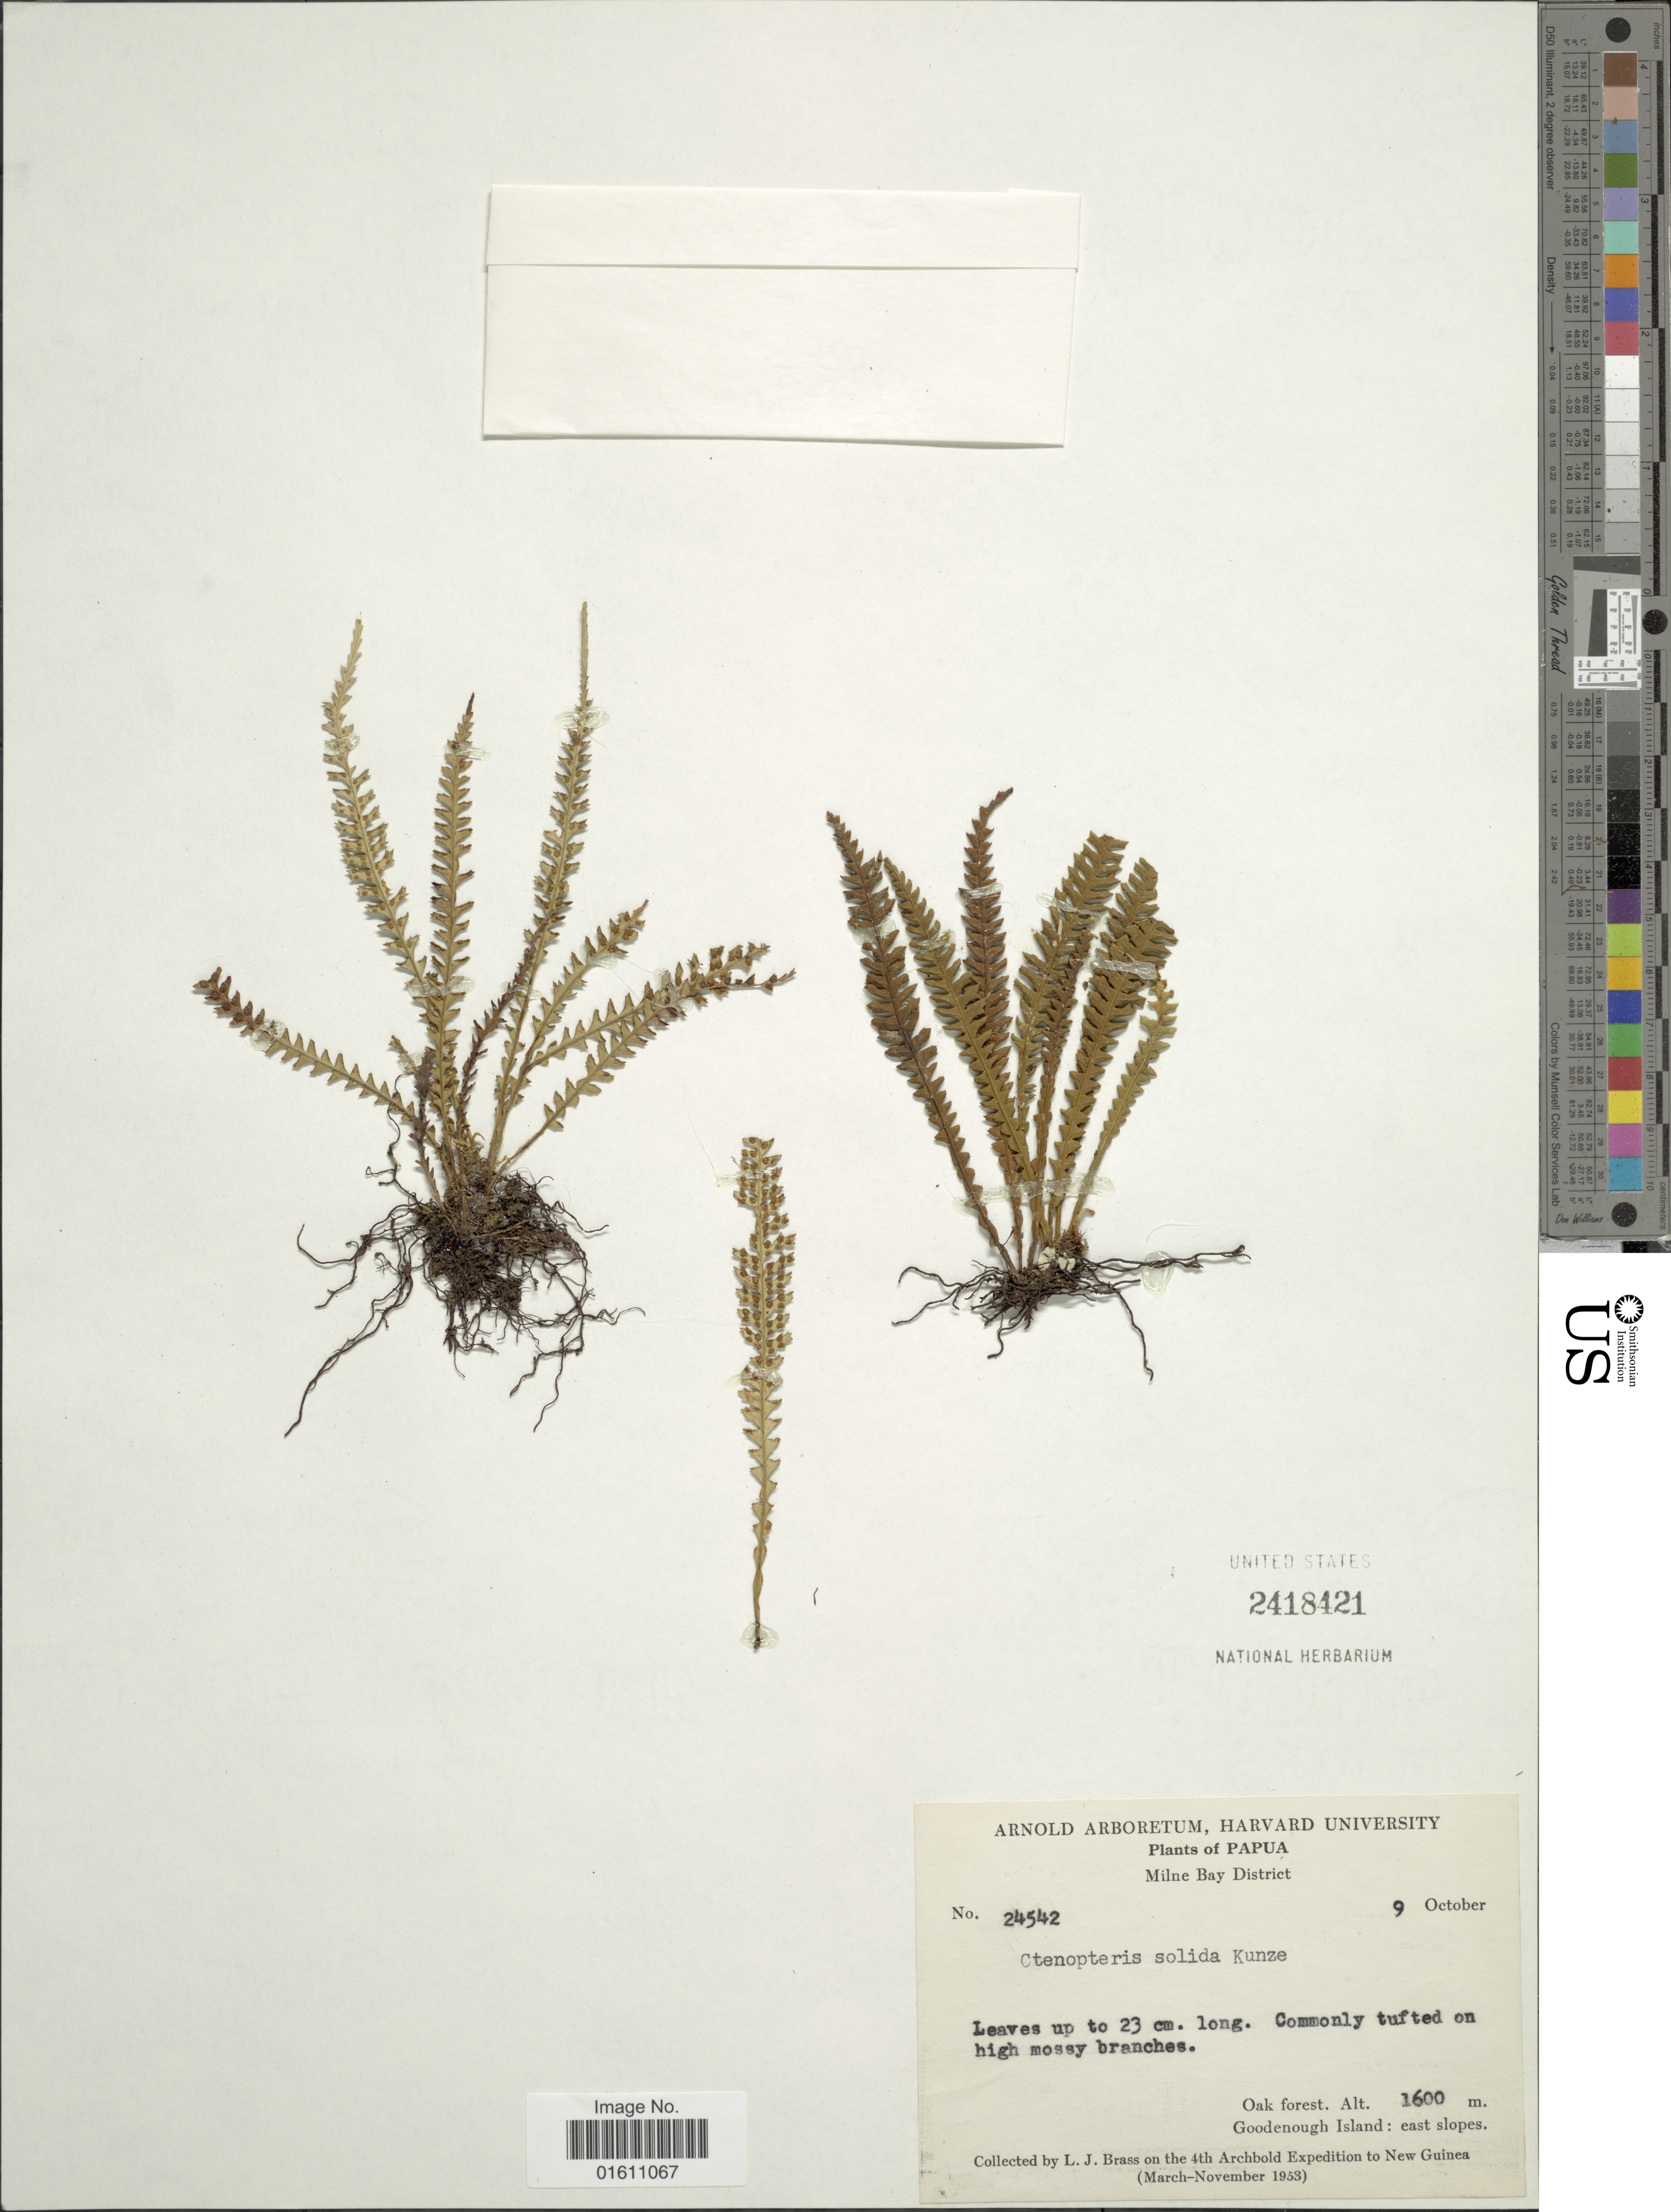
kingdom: Plantae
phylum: Tracheophyta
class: Polypodiopsida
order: Polypodiales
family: Polypodiaceae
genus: Ctenopterella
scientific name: Ctenopterella denticulata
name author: (Blume) Parris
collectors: L. J. Brass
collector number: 24542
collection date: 1953-10-09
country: Papua New Guinea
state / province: Milne Bay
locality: Papua, Milne Bay District, Oak forest, Goodenough Islands: east slopes.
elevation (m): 1600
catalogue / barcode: US 2418421